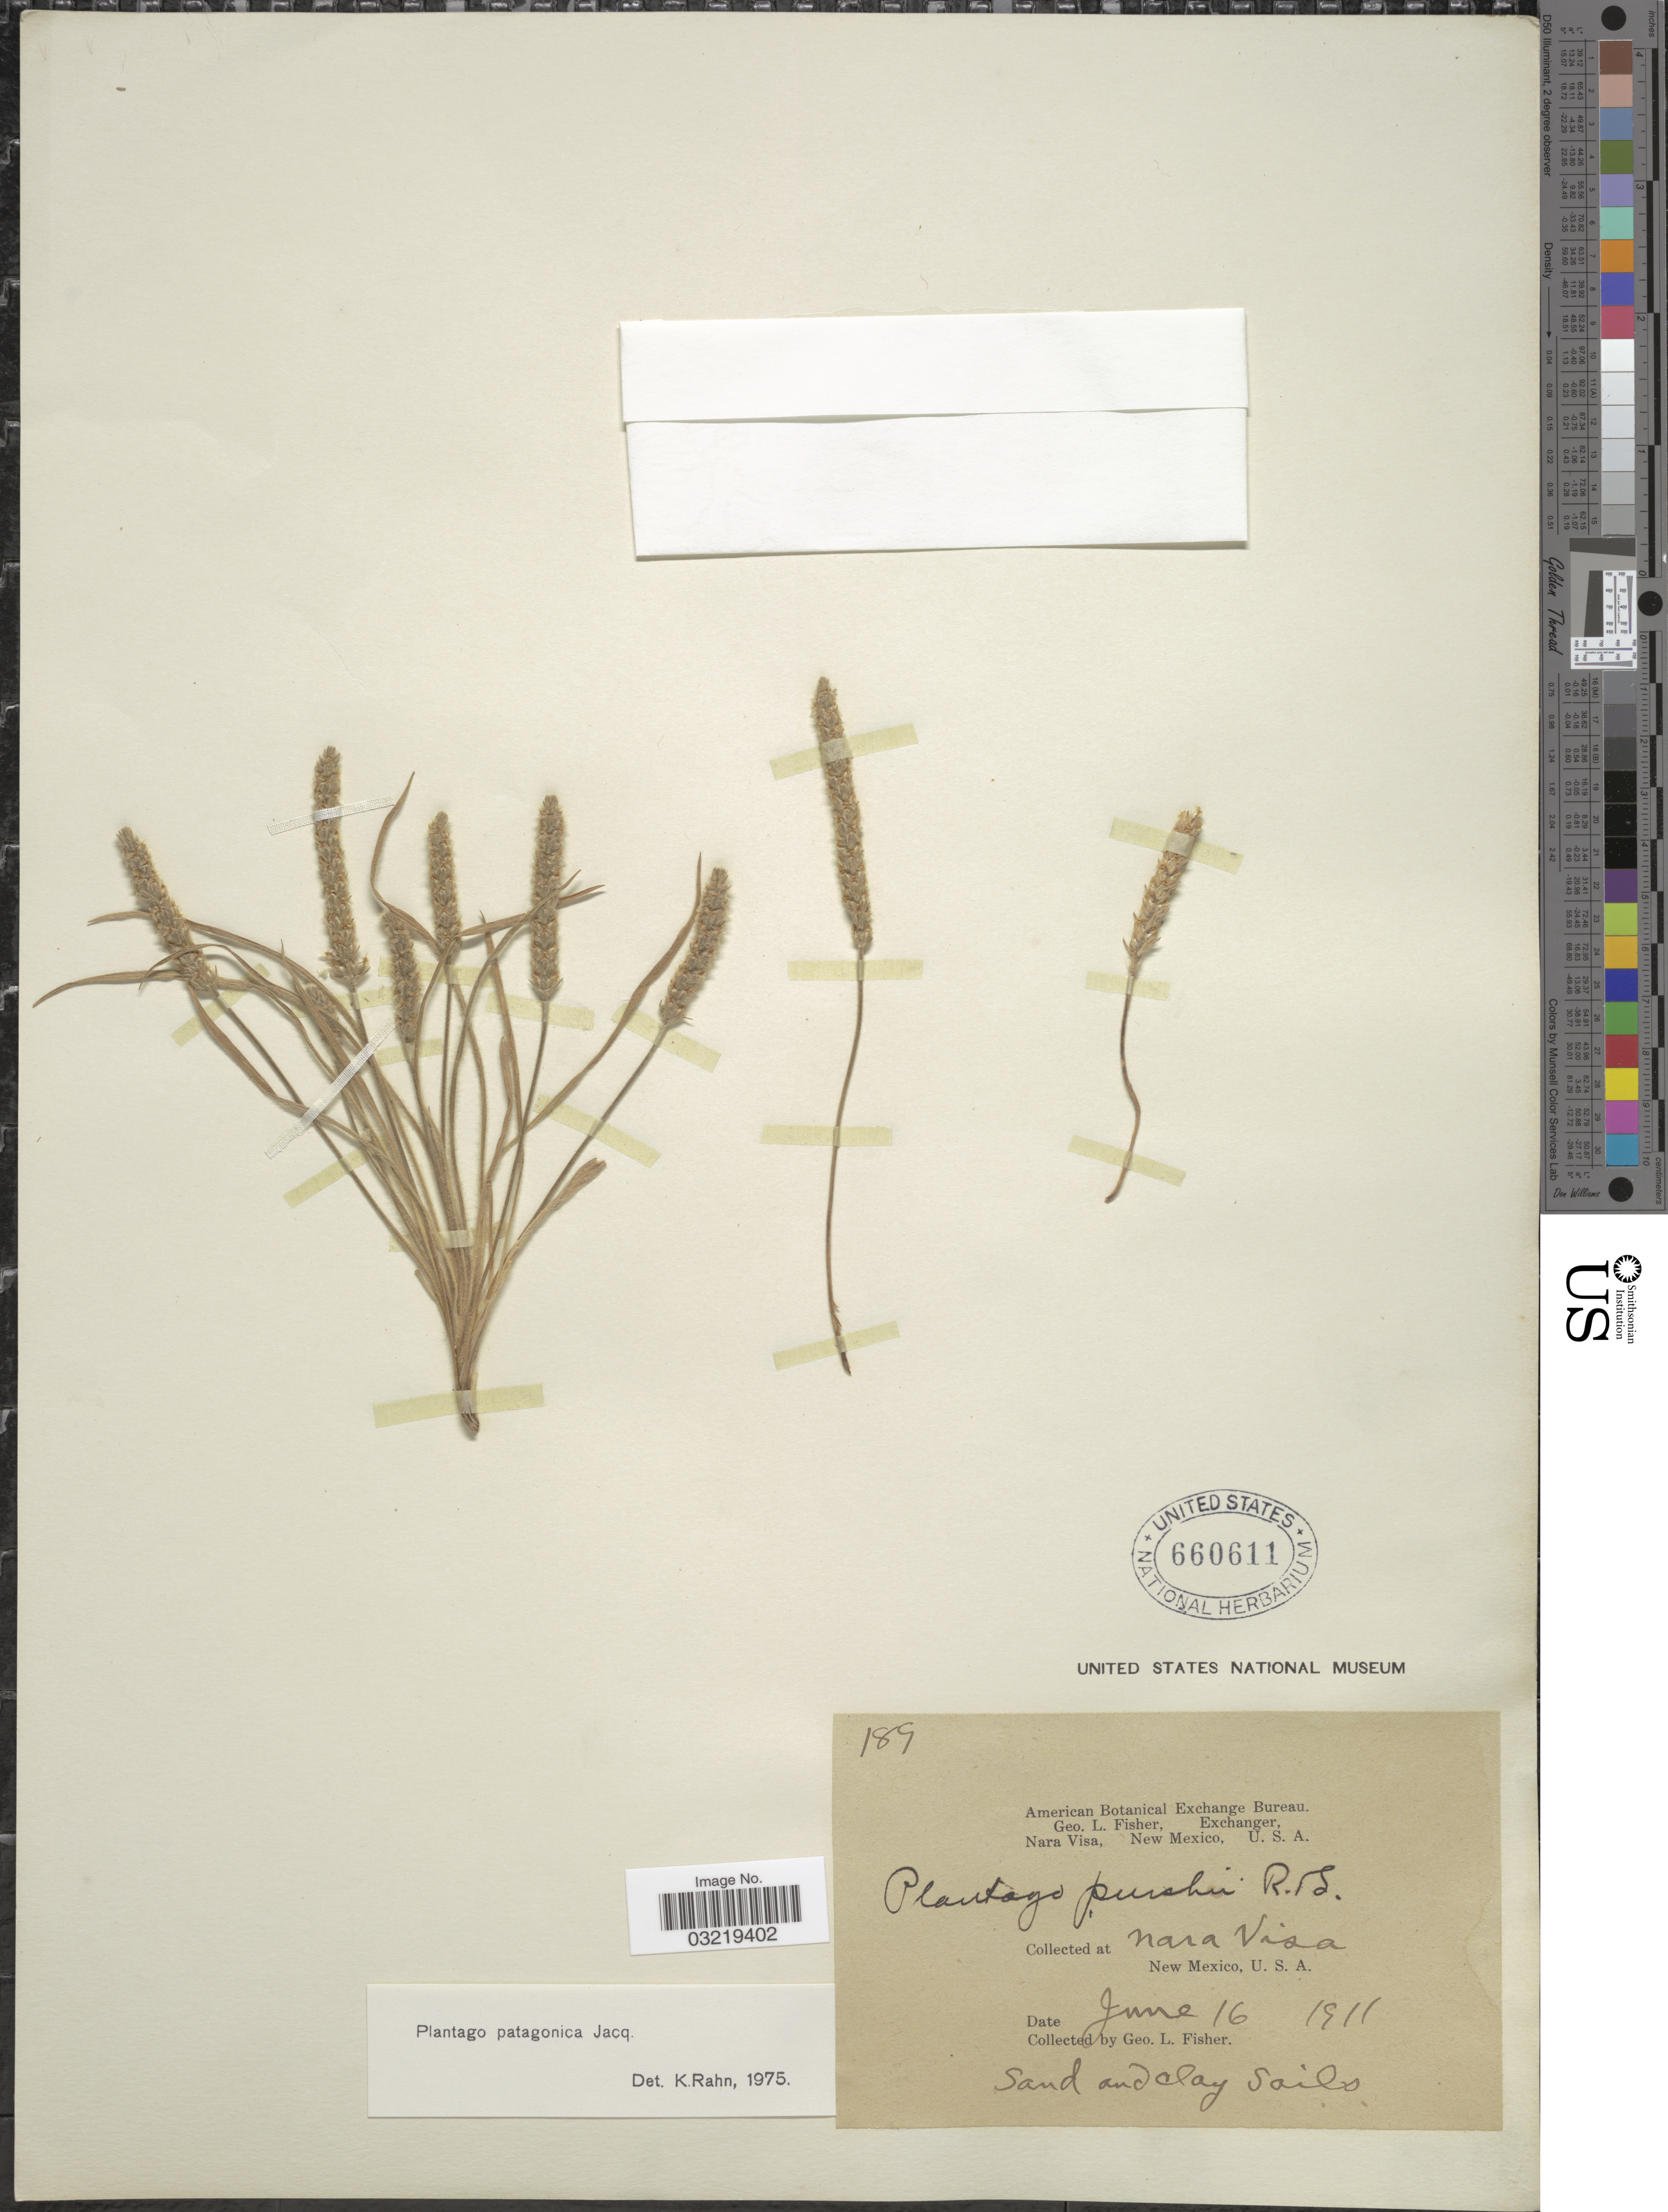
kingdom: Plantae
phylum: Tracheophyta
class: Magnoliopsida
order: Lamiales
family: Plantaginaceae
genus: Plantago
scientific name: Plantago patagonica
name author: Jacq.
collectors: G. L. Fisher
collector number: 189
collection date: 1911-06-16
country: United States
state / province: New Mexico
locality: Nara Visa.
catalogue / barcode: US 660611